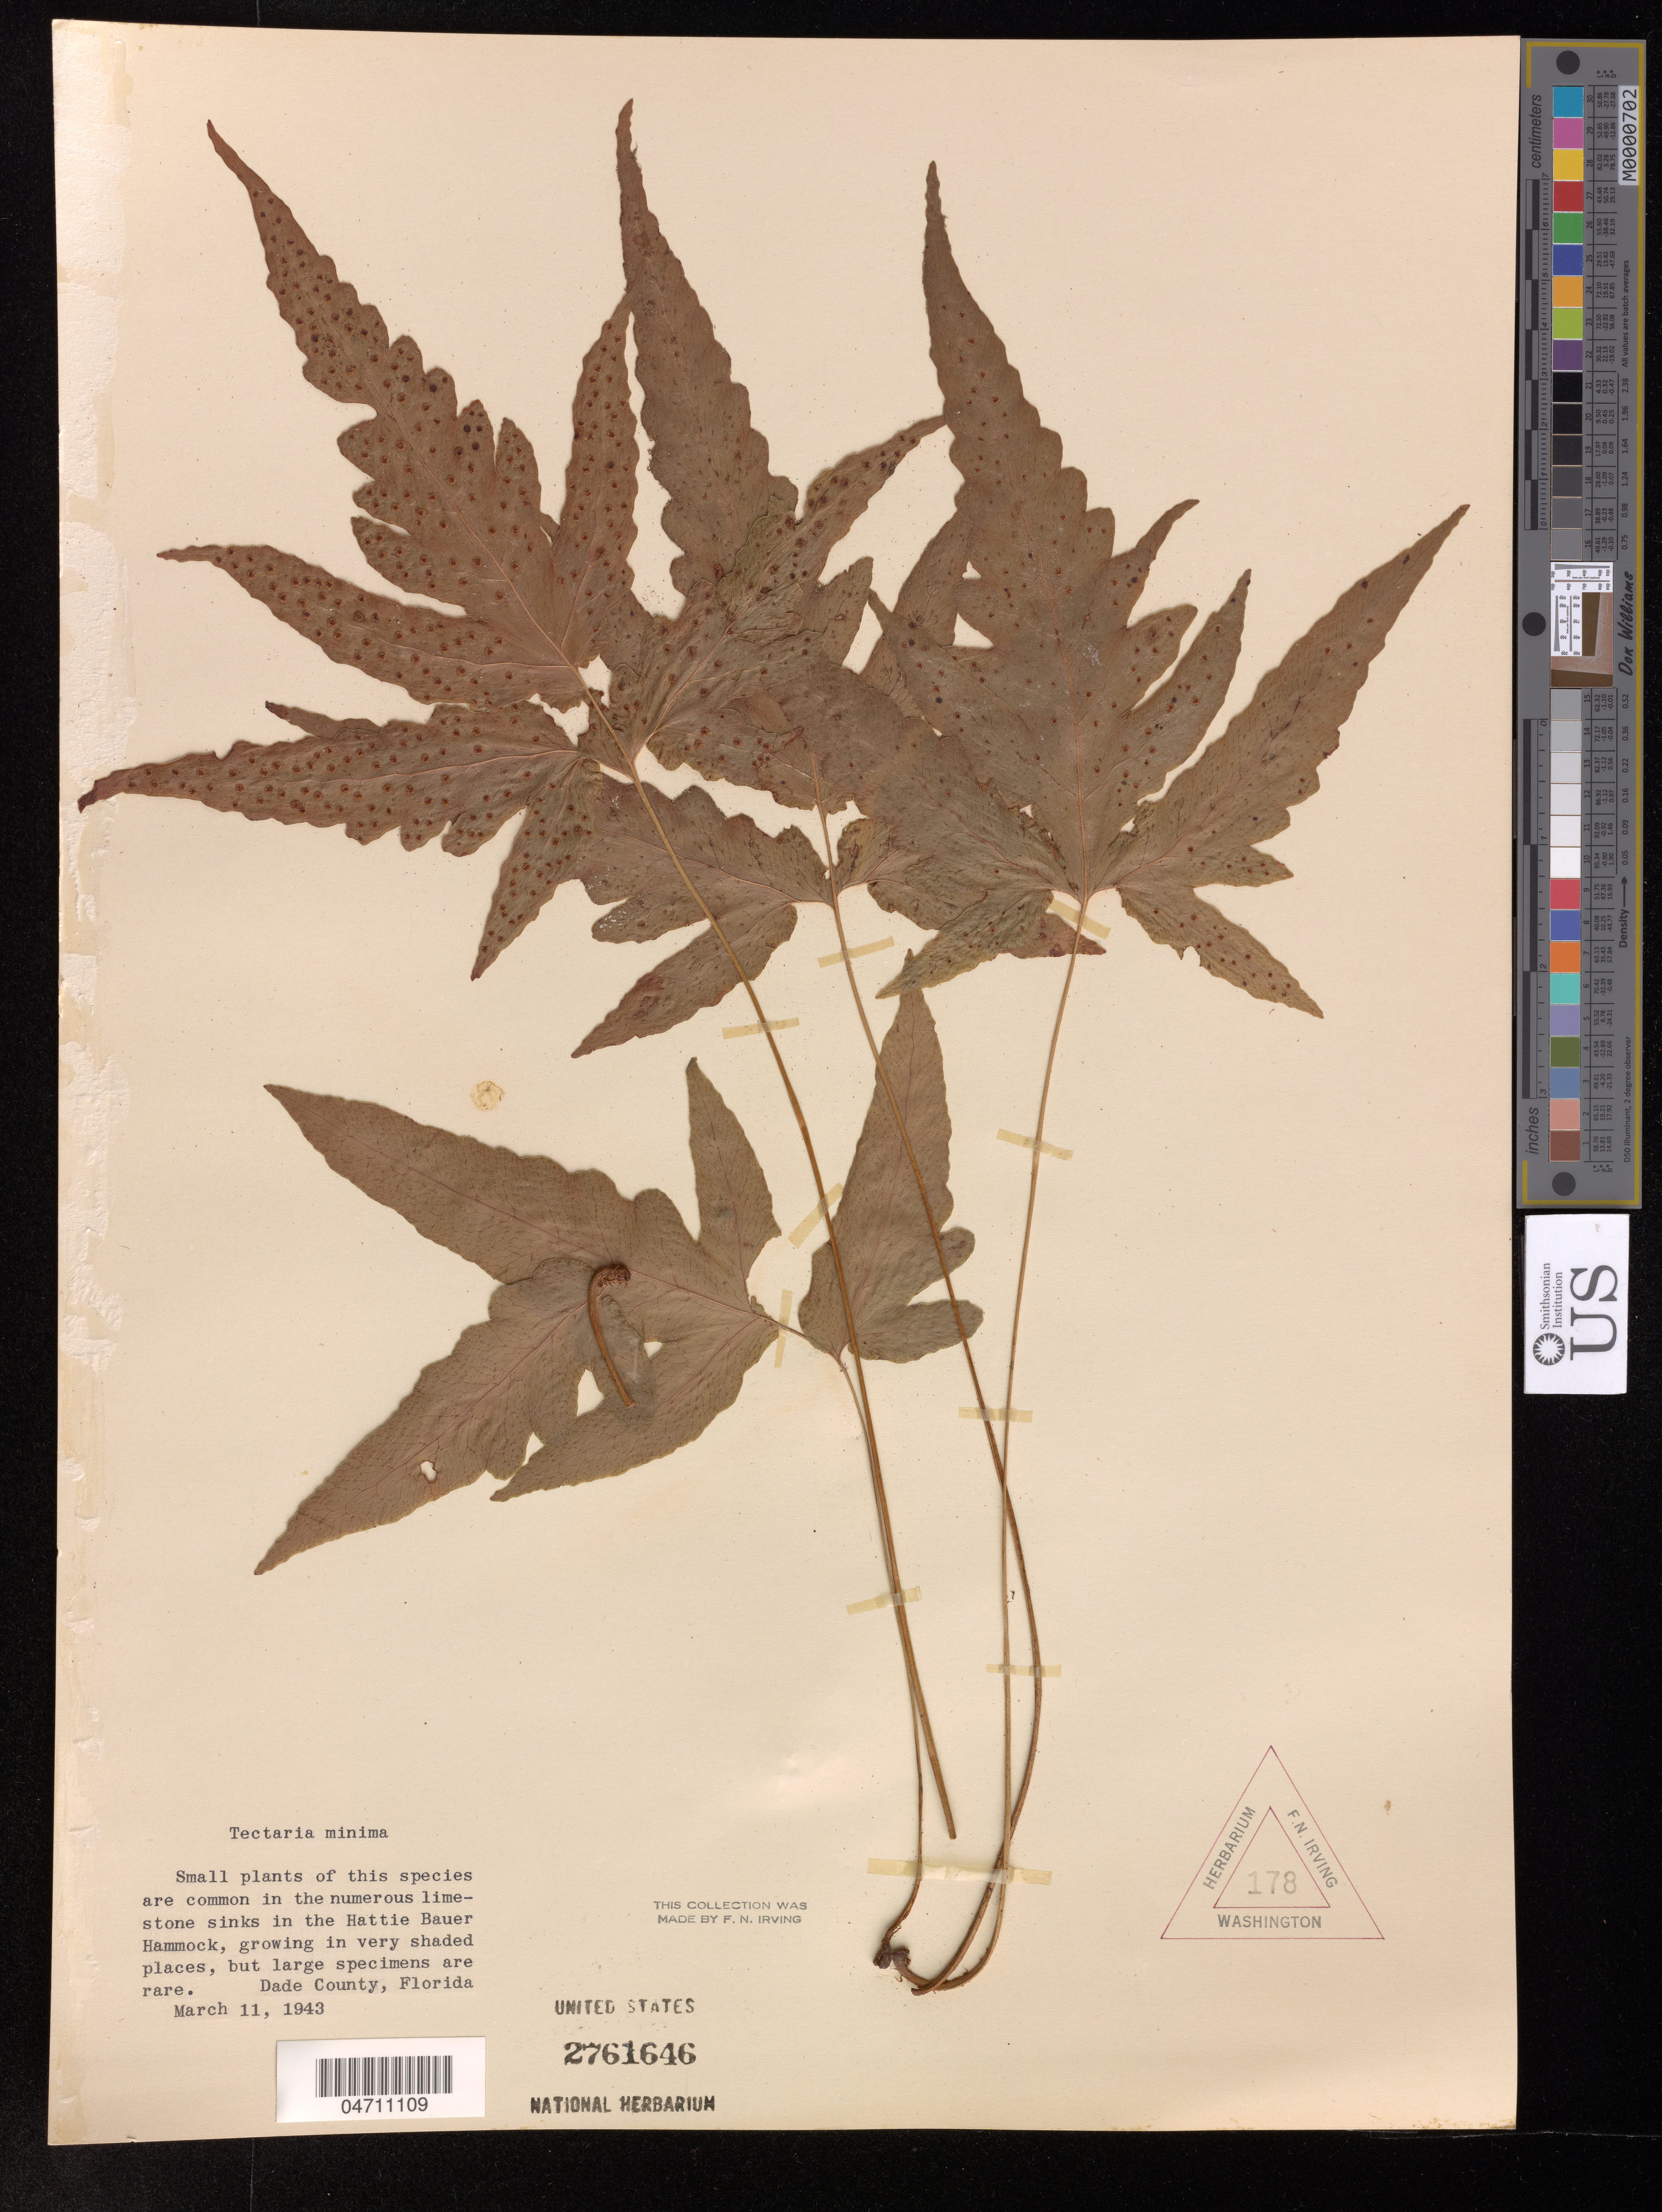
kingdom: Plantae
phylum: Tracheophyta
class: Polypodiopsida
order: Polypodiales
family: Tectariaceae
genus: Tectaria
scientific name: Tectaria minima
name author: Underw.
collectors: F. Irving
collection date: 1943-03-11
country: United States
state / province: Florida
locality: Small plants of this species are common in the numerous limestone sinks in the Hattie Bauer Hammock, growing in ver shaded places, but large specimens are rare, Dade County.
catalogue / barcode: US 2761646